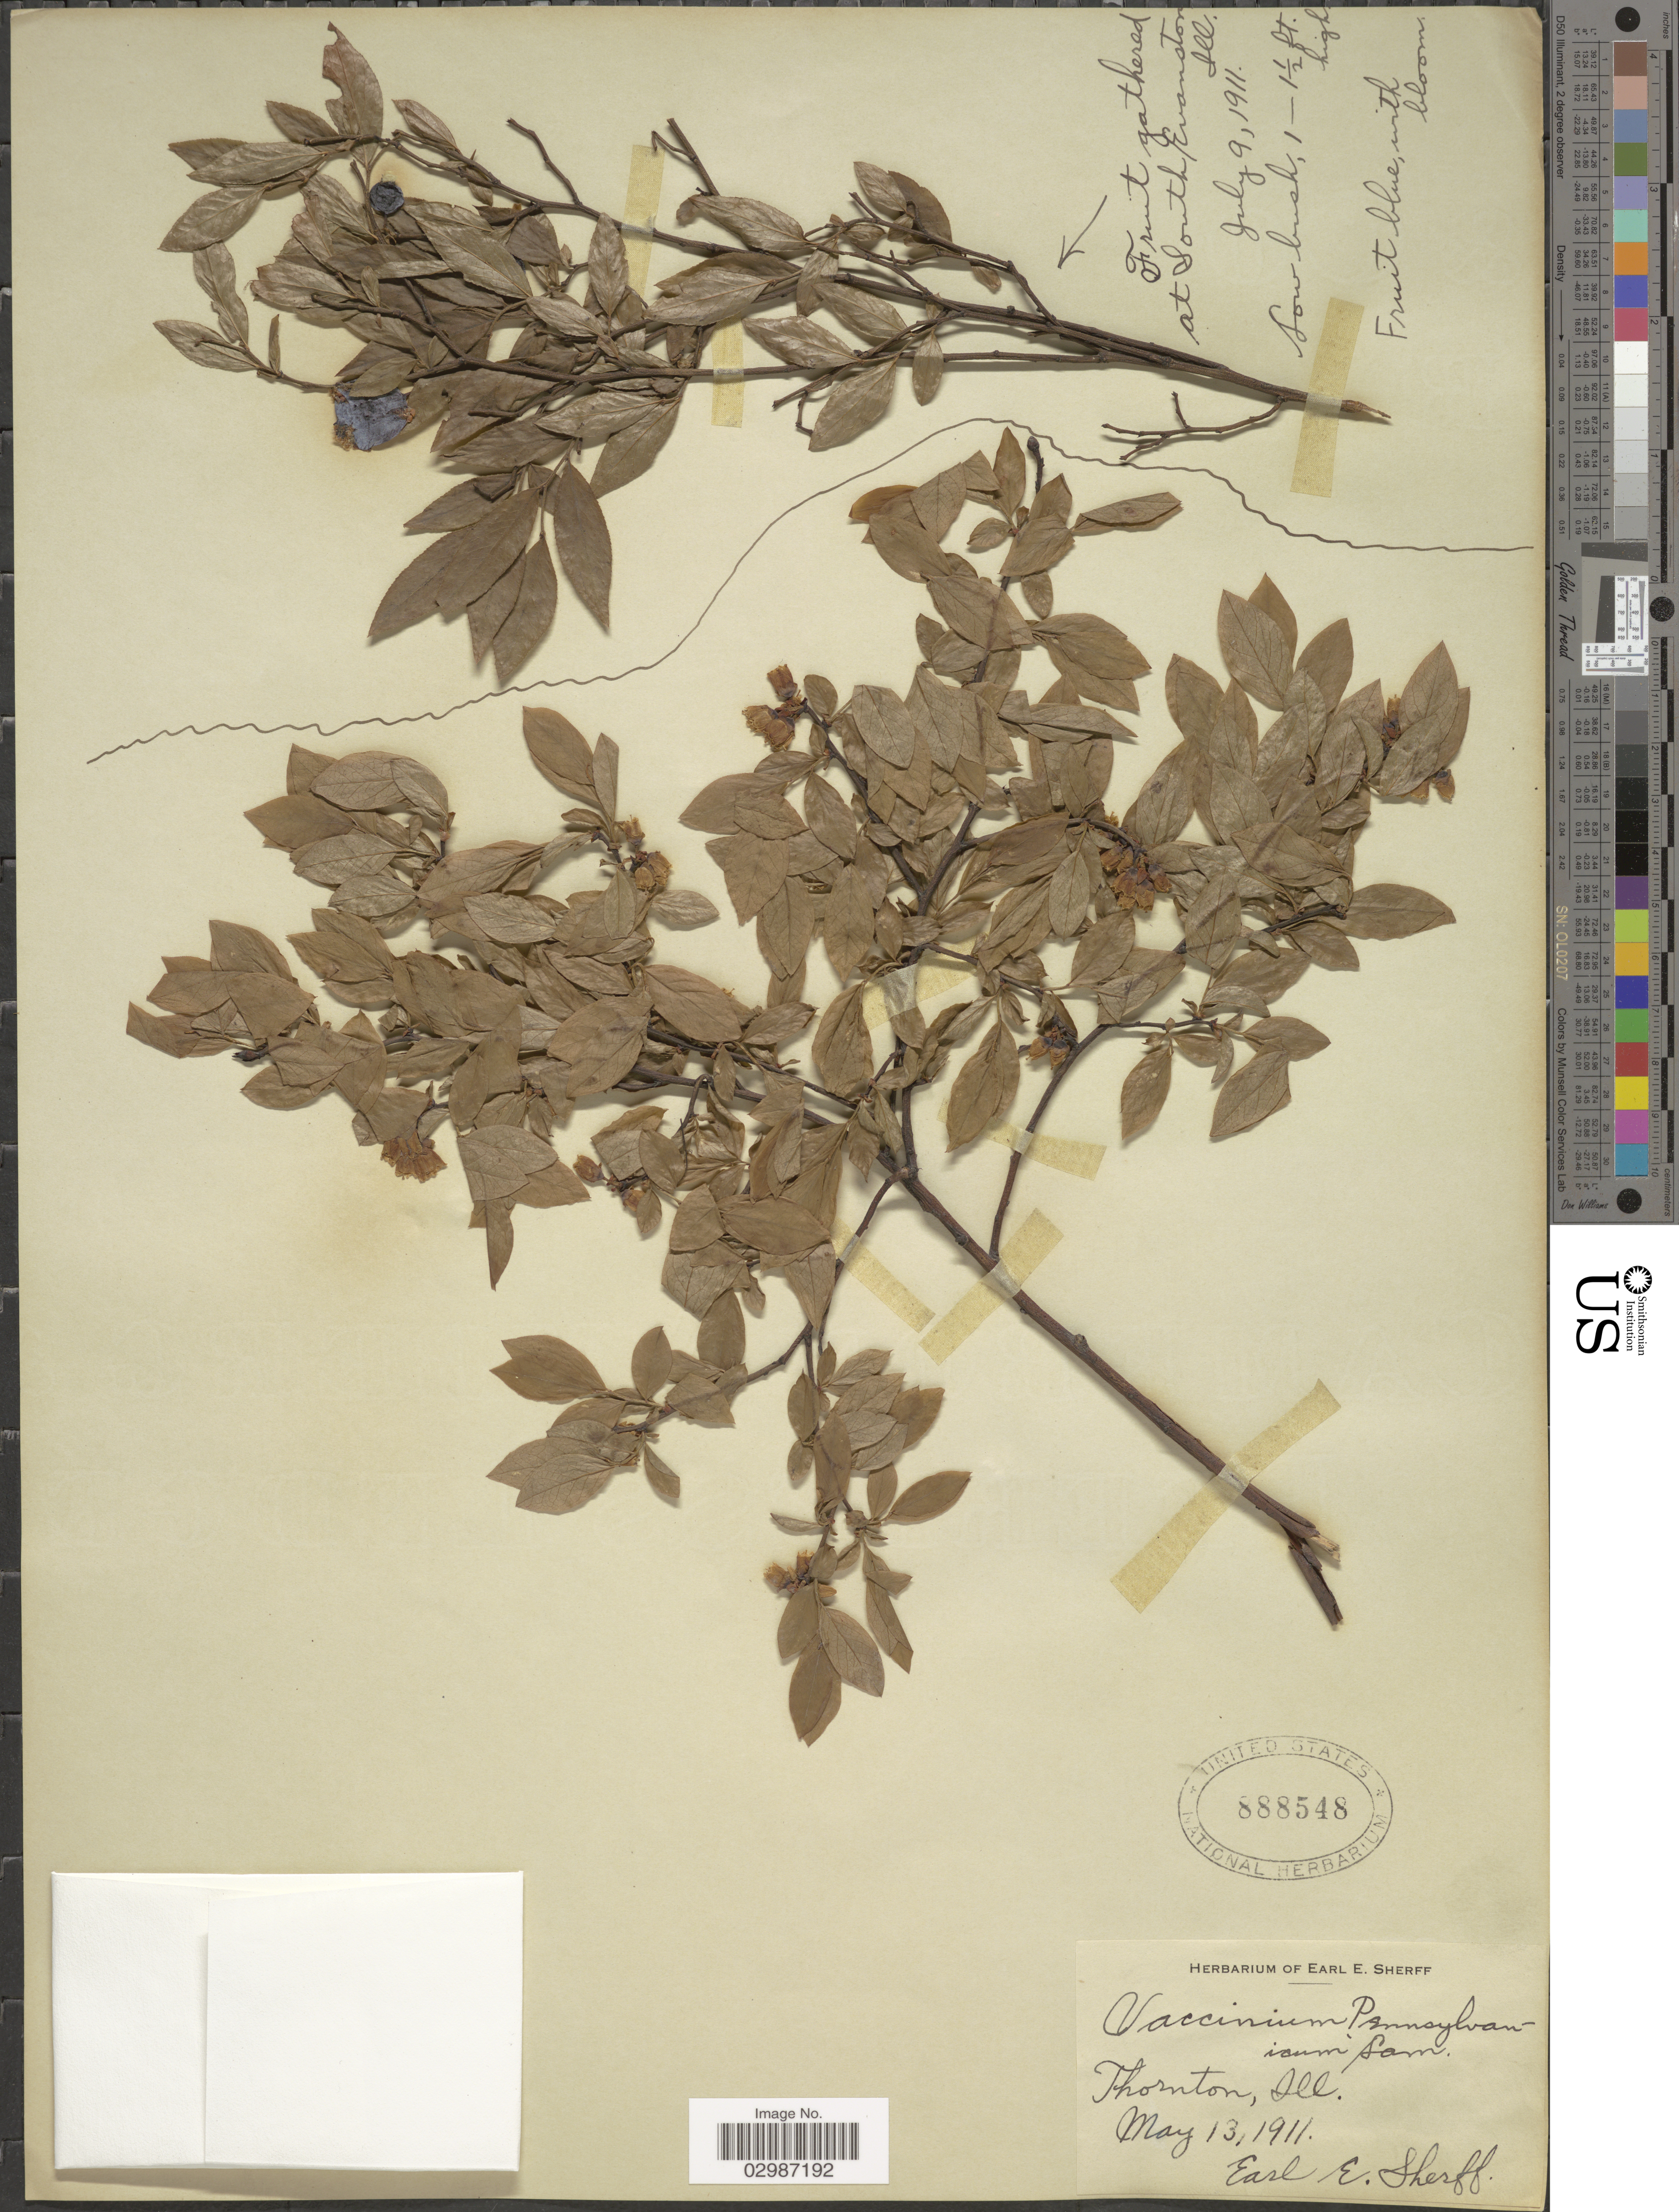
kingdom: Plantae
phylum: Tracheophyta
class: Magnoliopsida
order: Ericales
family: Ericaceae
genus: Vaccinium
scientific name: Vaccinium angustifolium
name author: Aiton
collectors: E. E. Sherff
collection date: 1911-05-13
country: United States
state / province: Illinois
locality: Thornton.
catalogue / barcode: US 888548